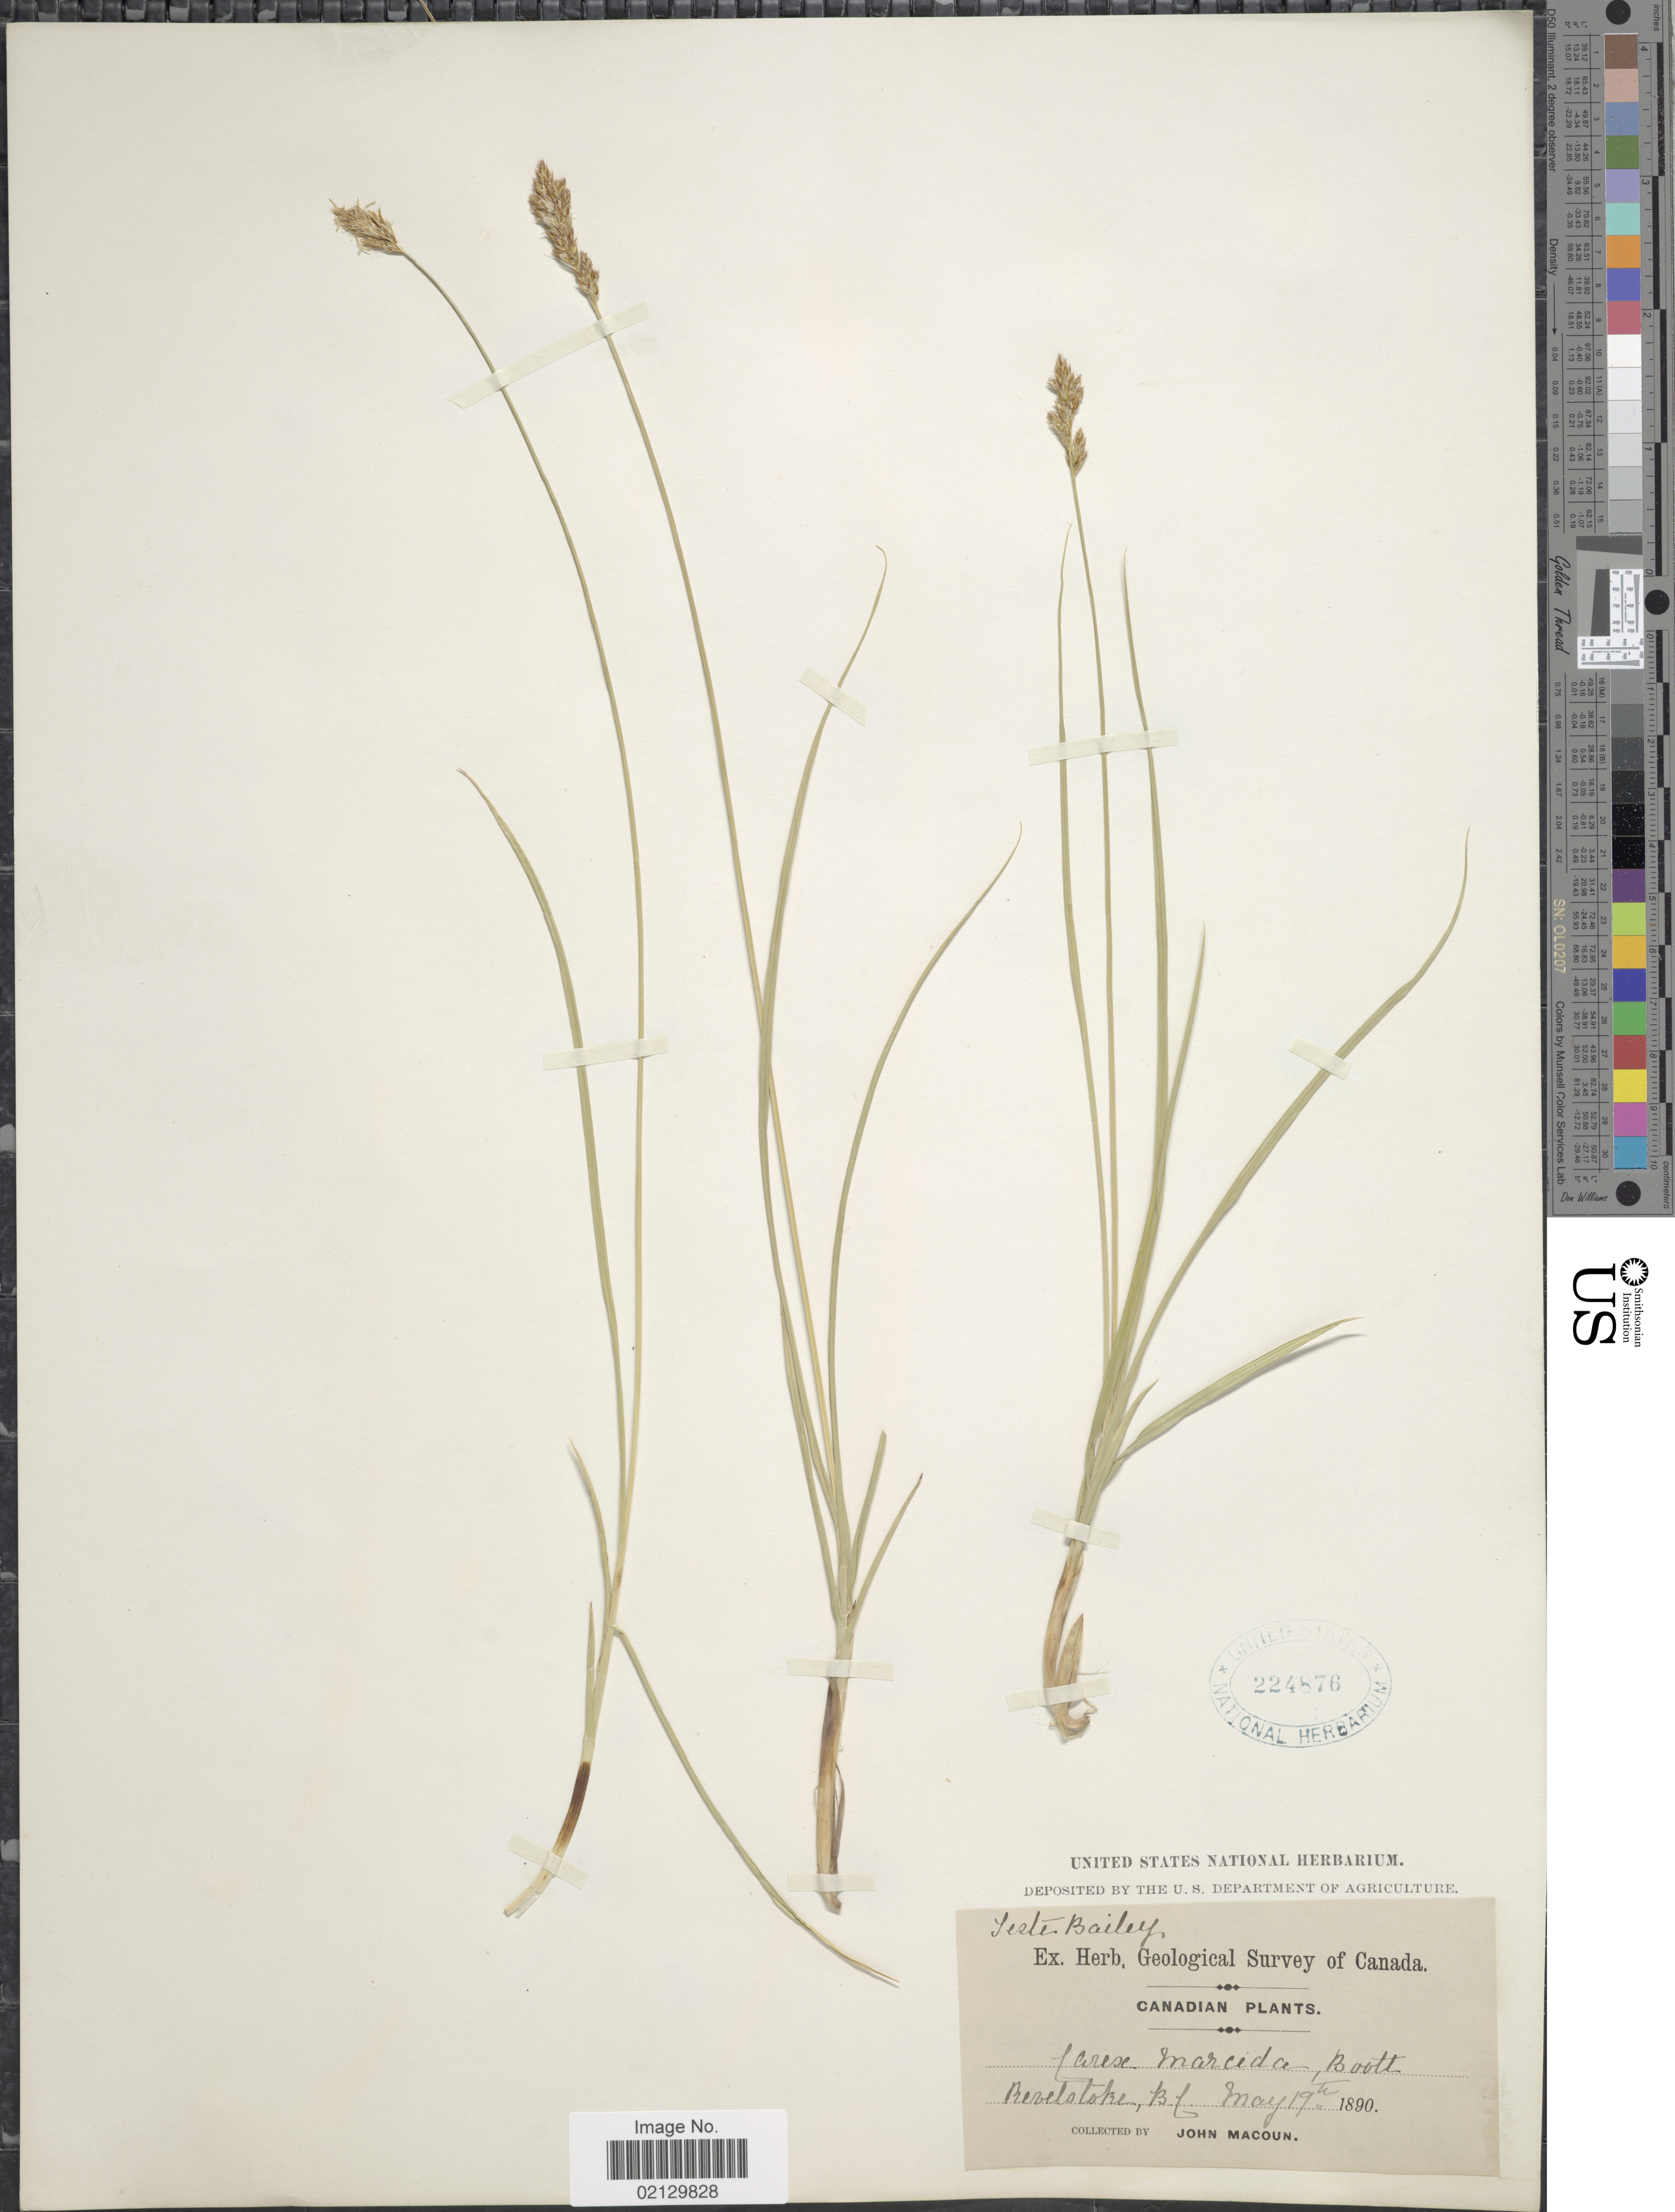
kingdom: Plantae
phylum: Tracheophyta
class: Liliopsida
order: Poales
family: Cyperaceae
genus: Carex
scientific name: Carex praegracilis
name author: W. Boott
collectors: J. Macoun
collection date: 1890-05-19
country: Canada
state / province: British Columbia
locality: Revelstoke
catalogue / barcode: US 224876